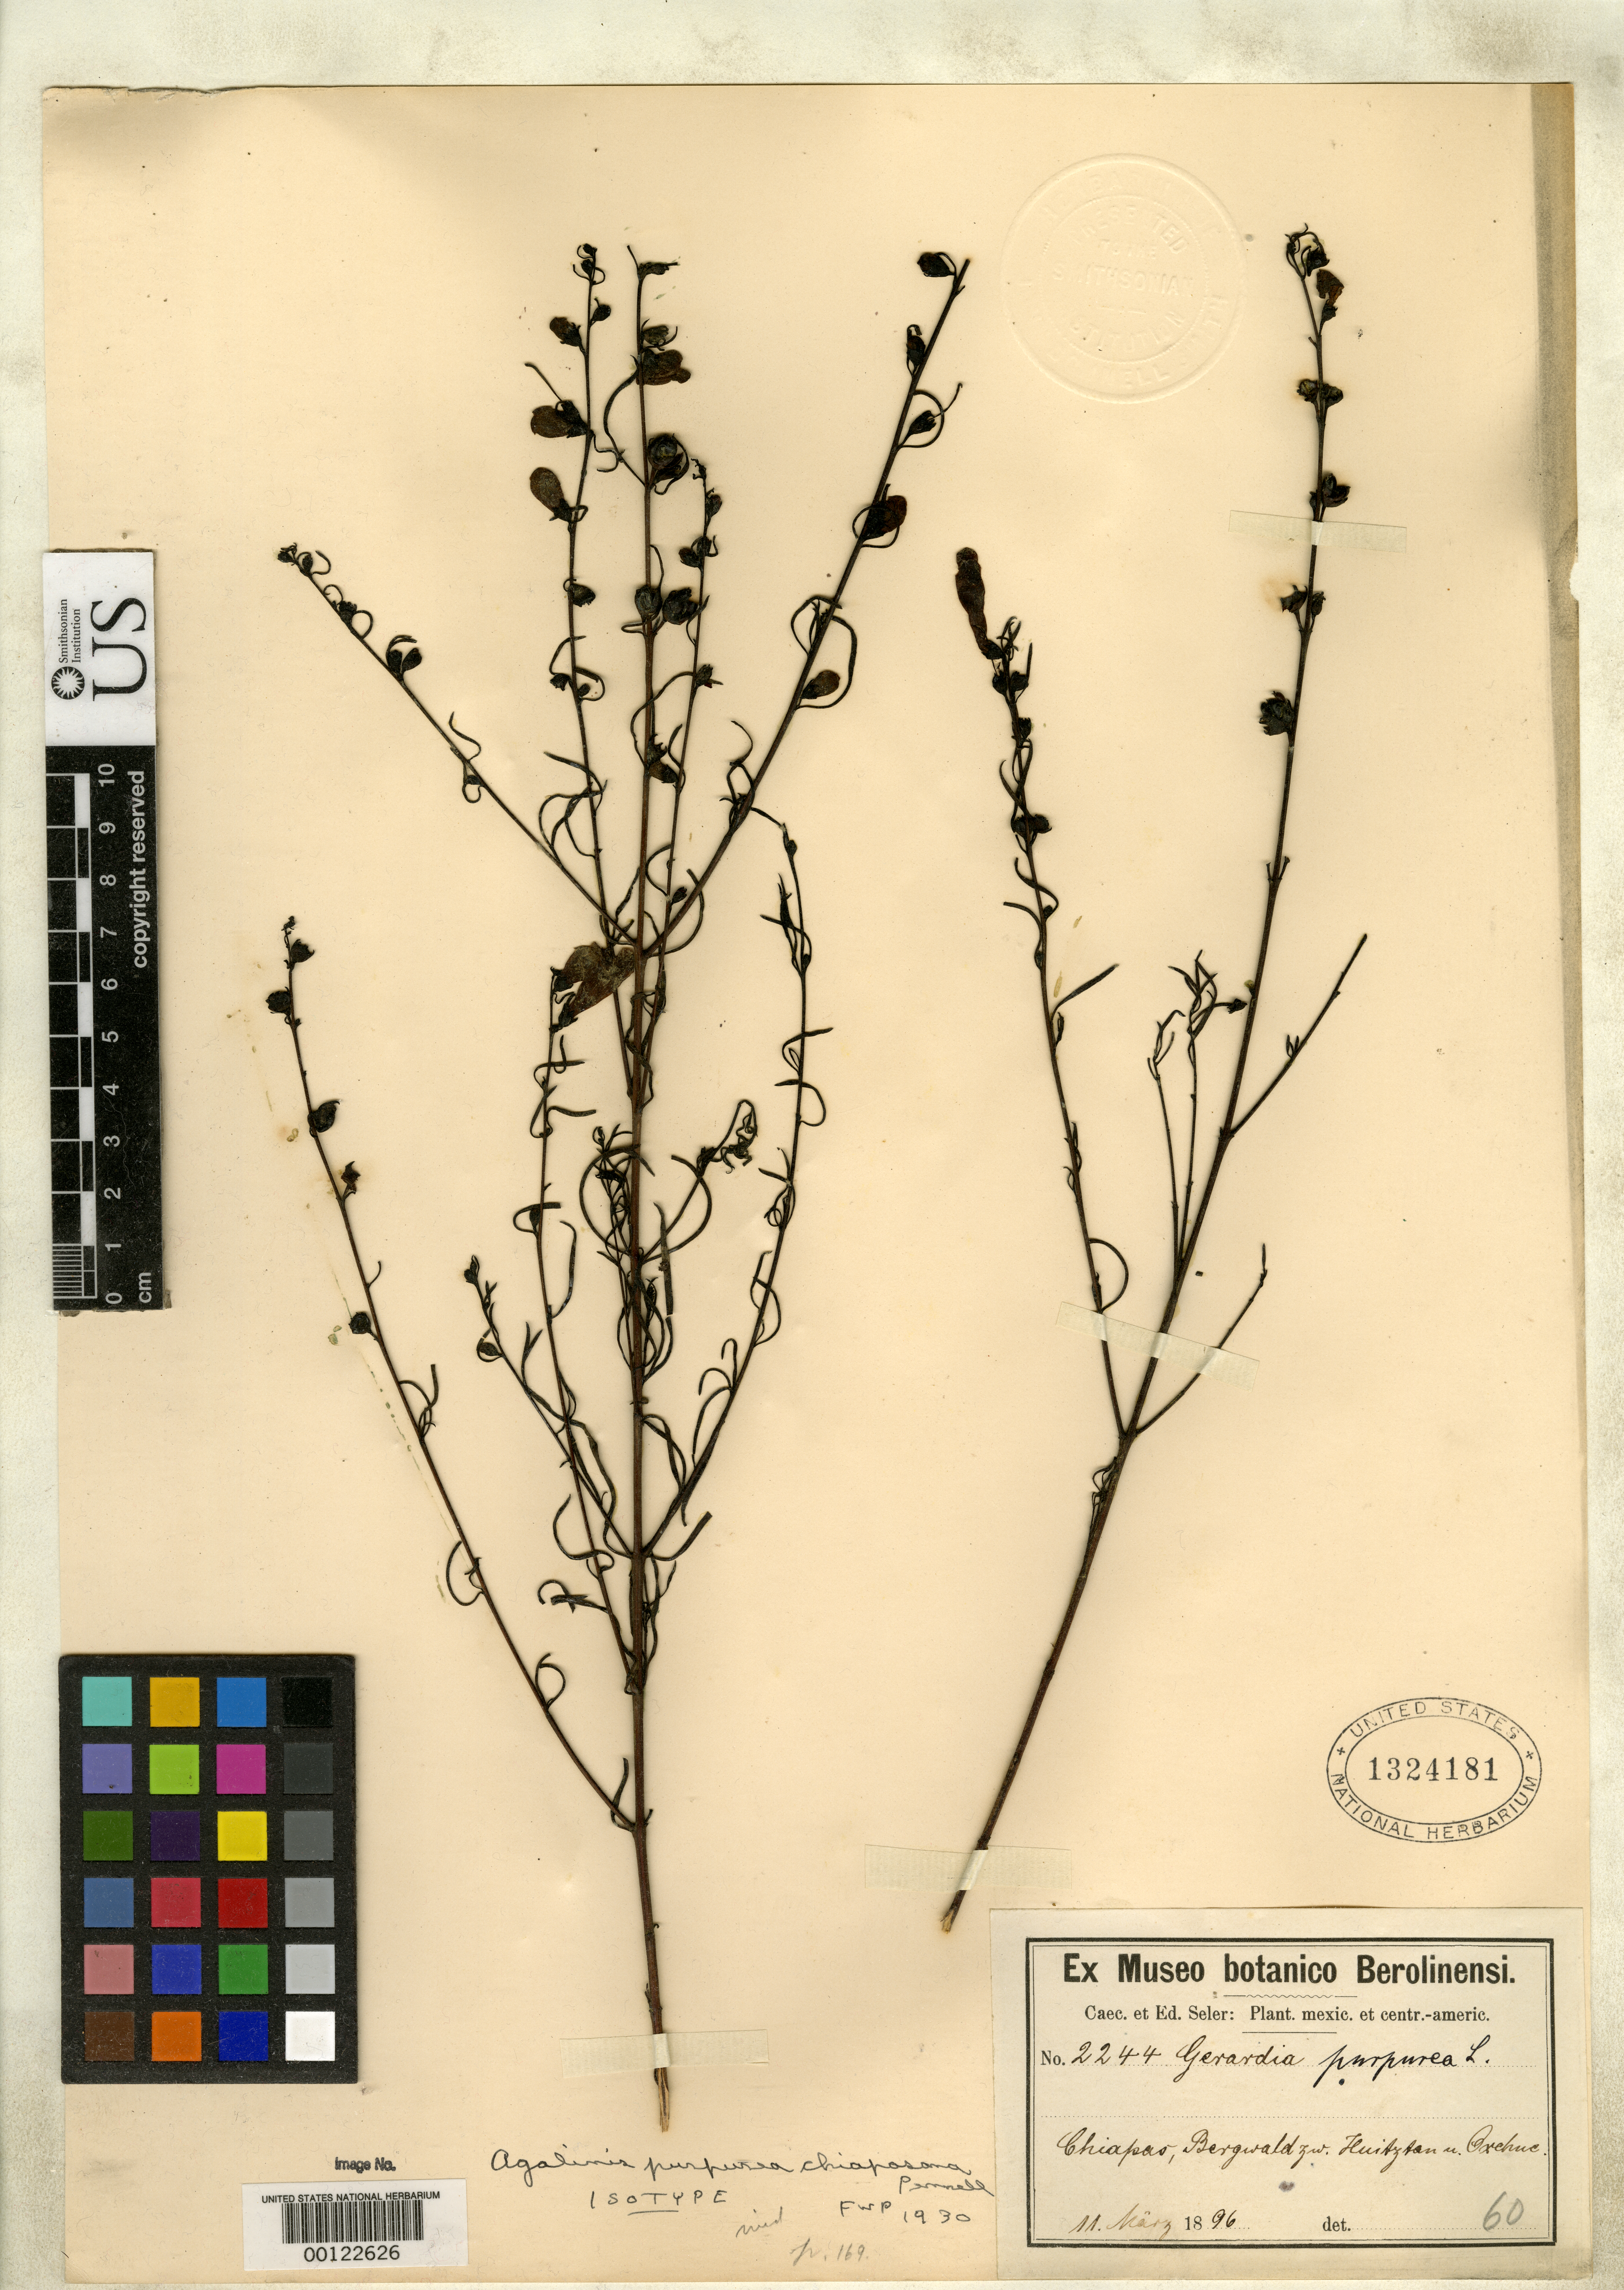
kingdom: Plantae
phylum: Tracheophyta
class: Magnoliopsida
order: Lamiales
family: Orobanchaceae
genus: Agalinis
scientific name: Agalinis purpurea var. chiapasana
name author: Pennell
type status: Isotype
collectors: E. Seler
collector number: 2244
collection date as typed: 11 Mar 1896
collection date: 1896-03-11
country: Mexico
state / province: Chiapas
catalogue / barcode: US 1324181